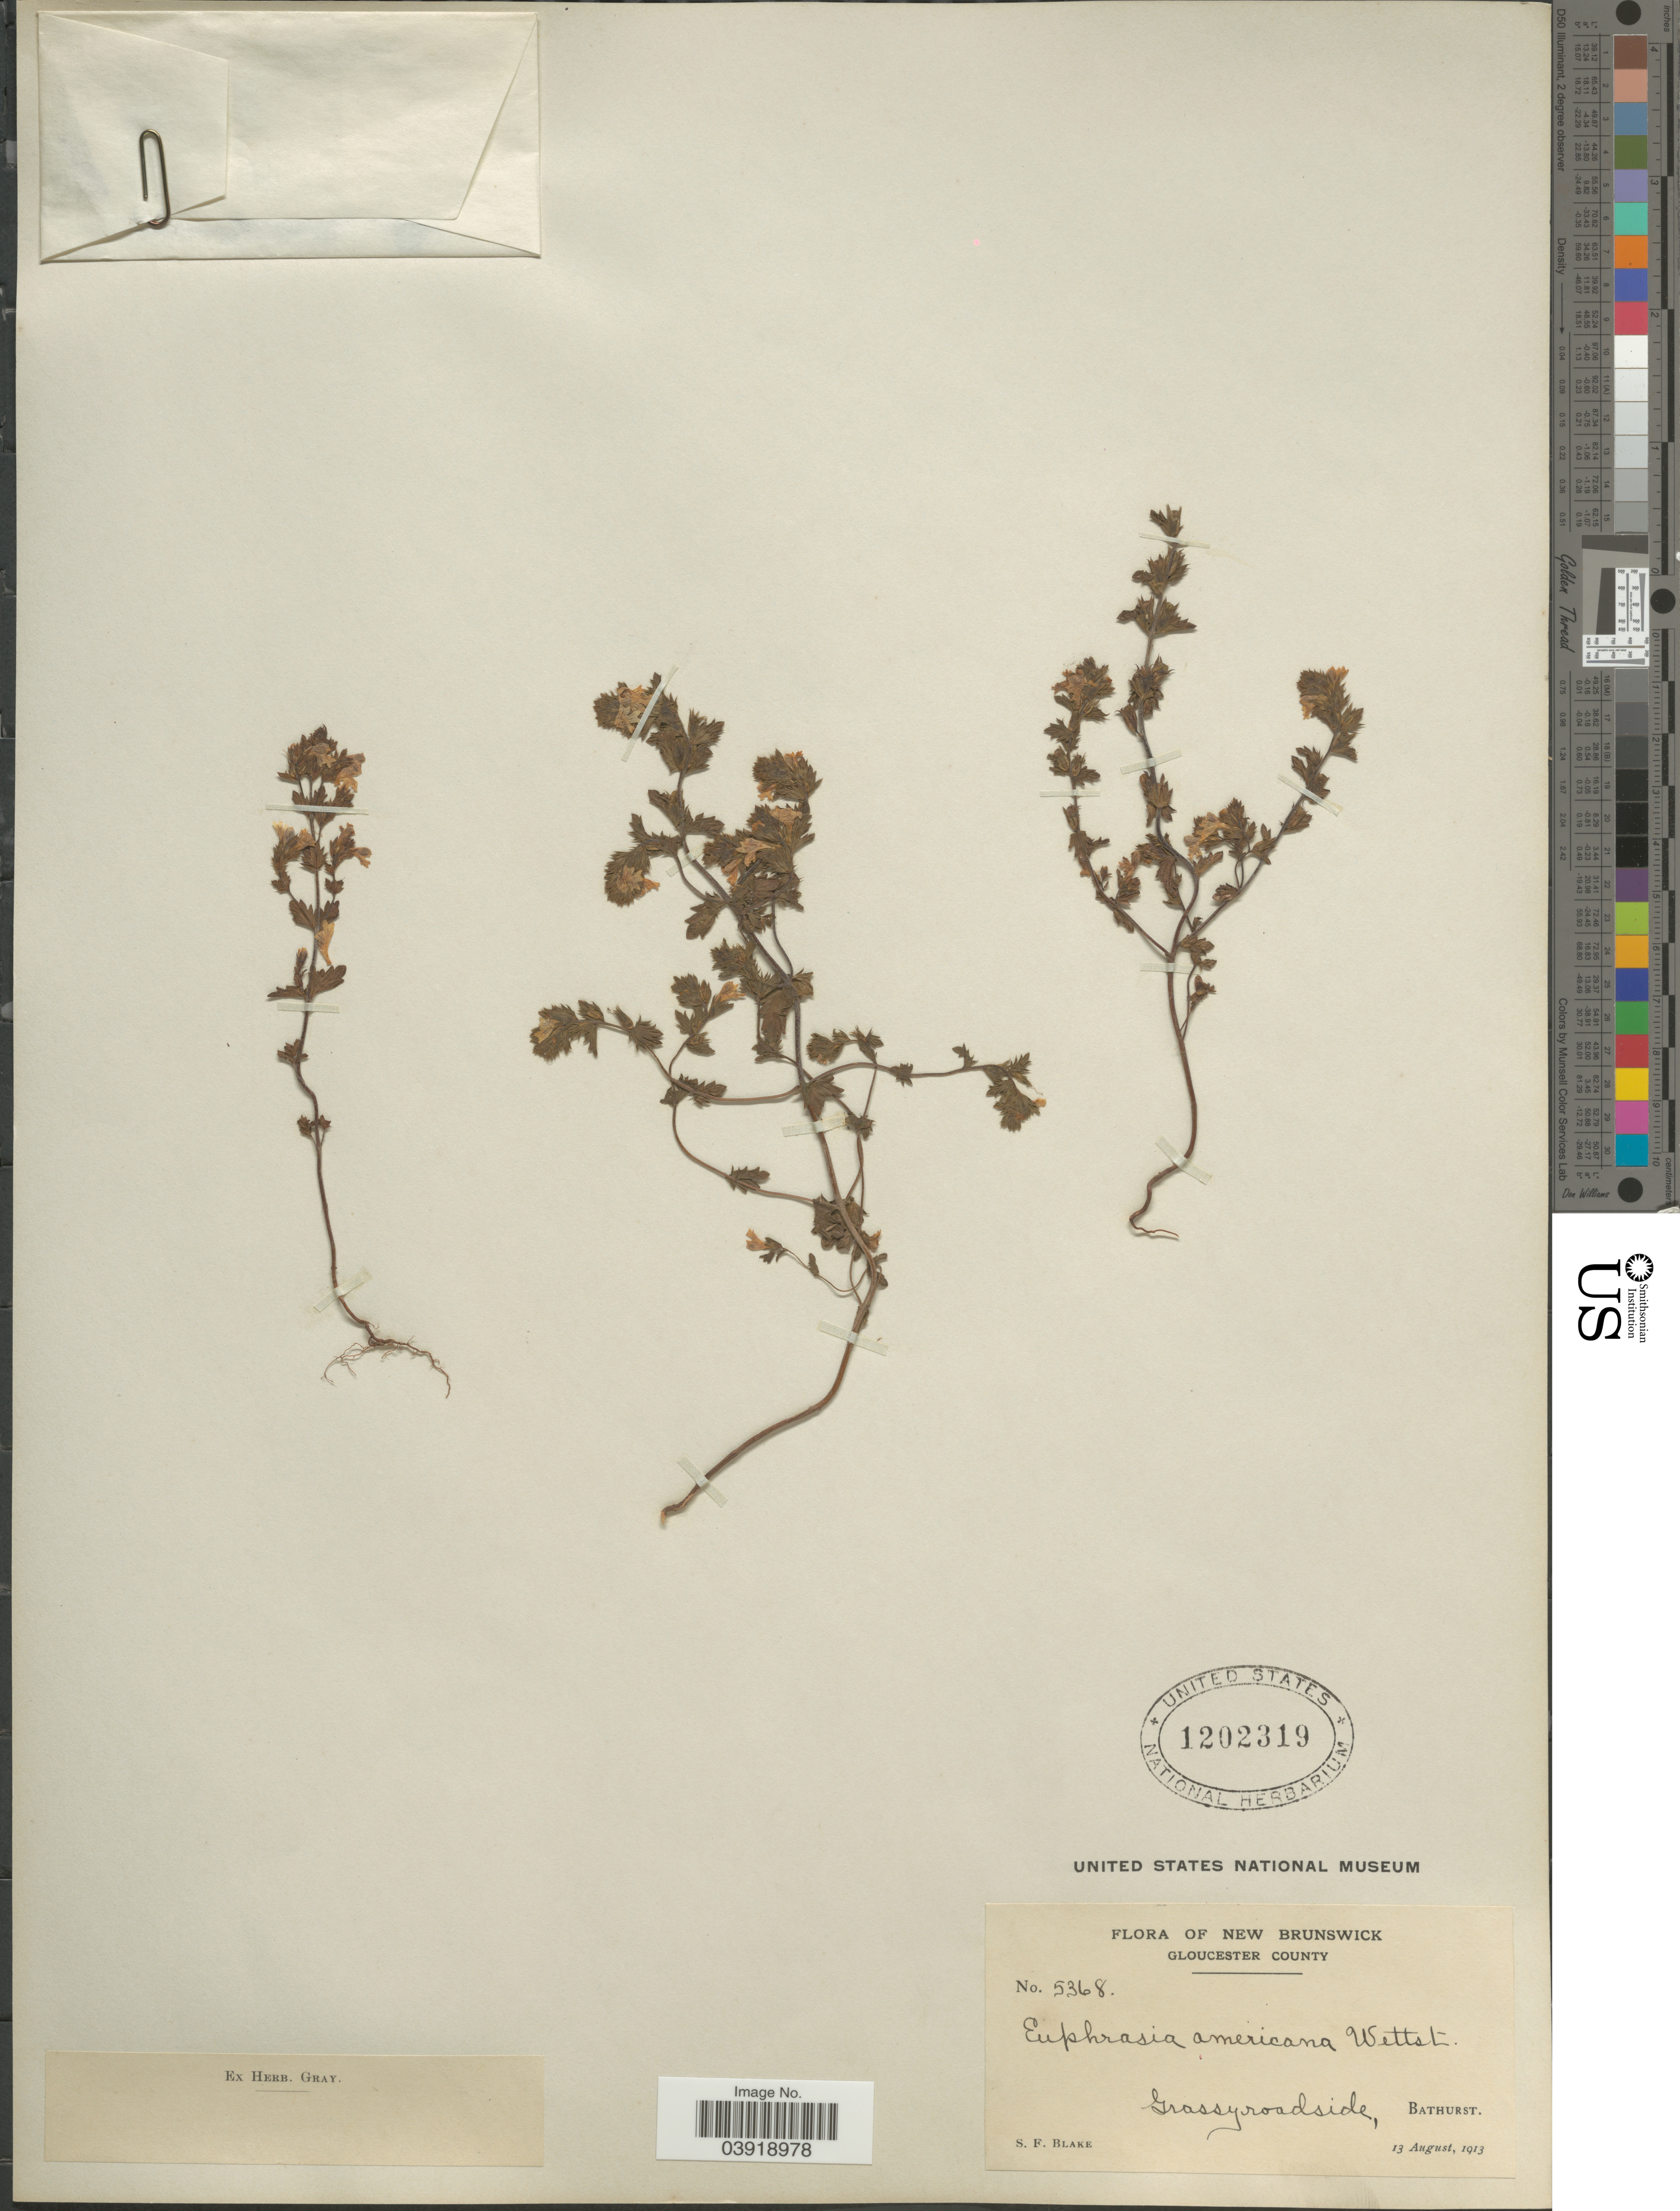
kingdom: Plantae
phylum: Tracheophyta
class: Magnoliopsida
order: Lamiales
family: Orobanchaceae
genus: Euphrasia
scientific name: Euphrasia americana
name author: Wettst.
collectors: S. Blake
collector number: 5368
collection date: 1913-08-13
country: Canada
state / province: New Brunswick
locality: Gloucester County. Bathurst.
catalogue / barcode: US 1202319